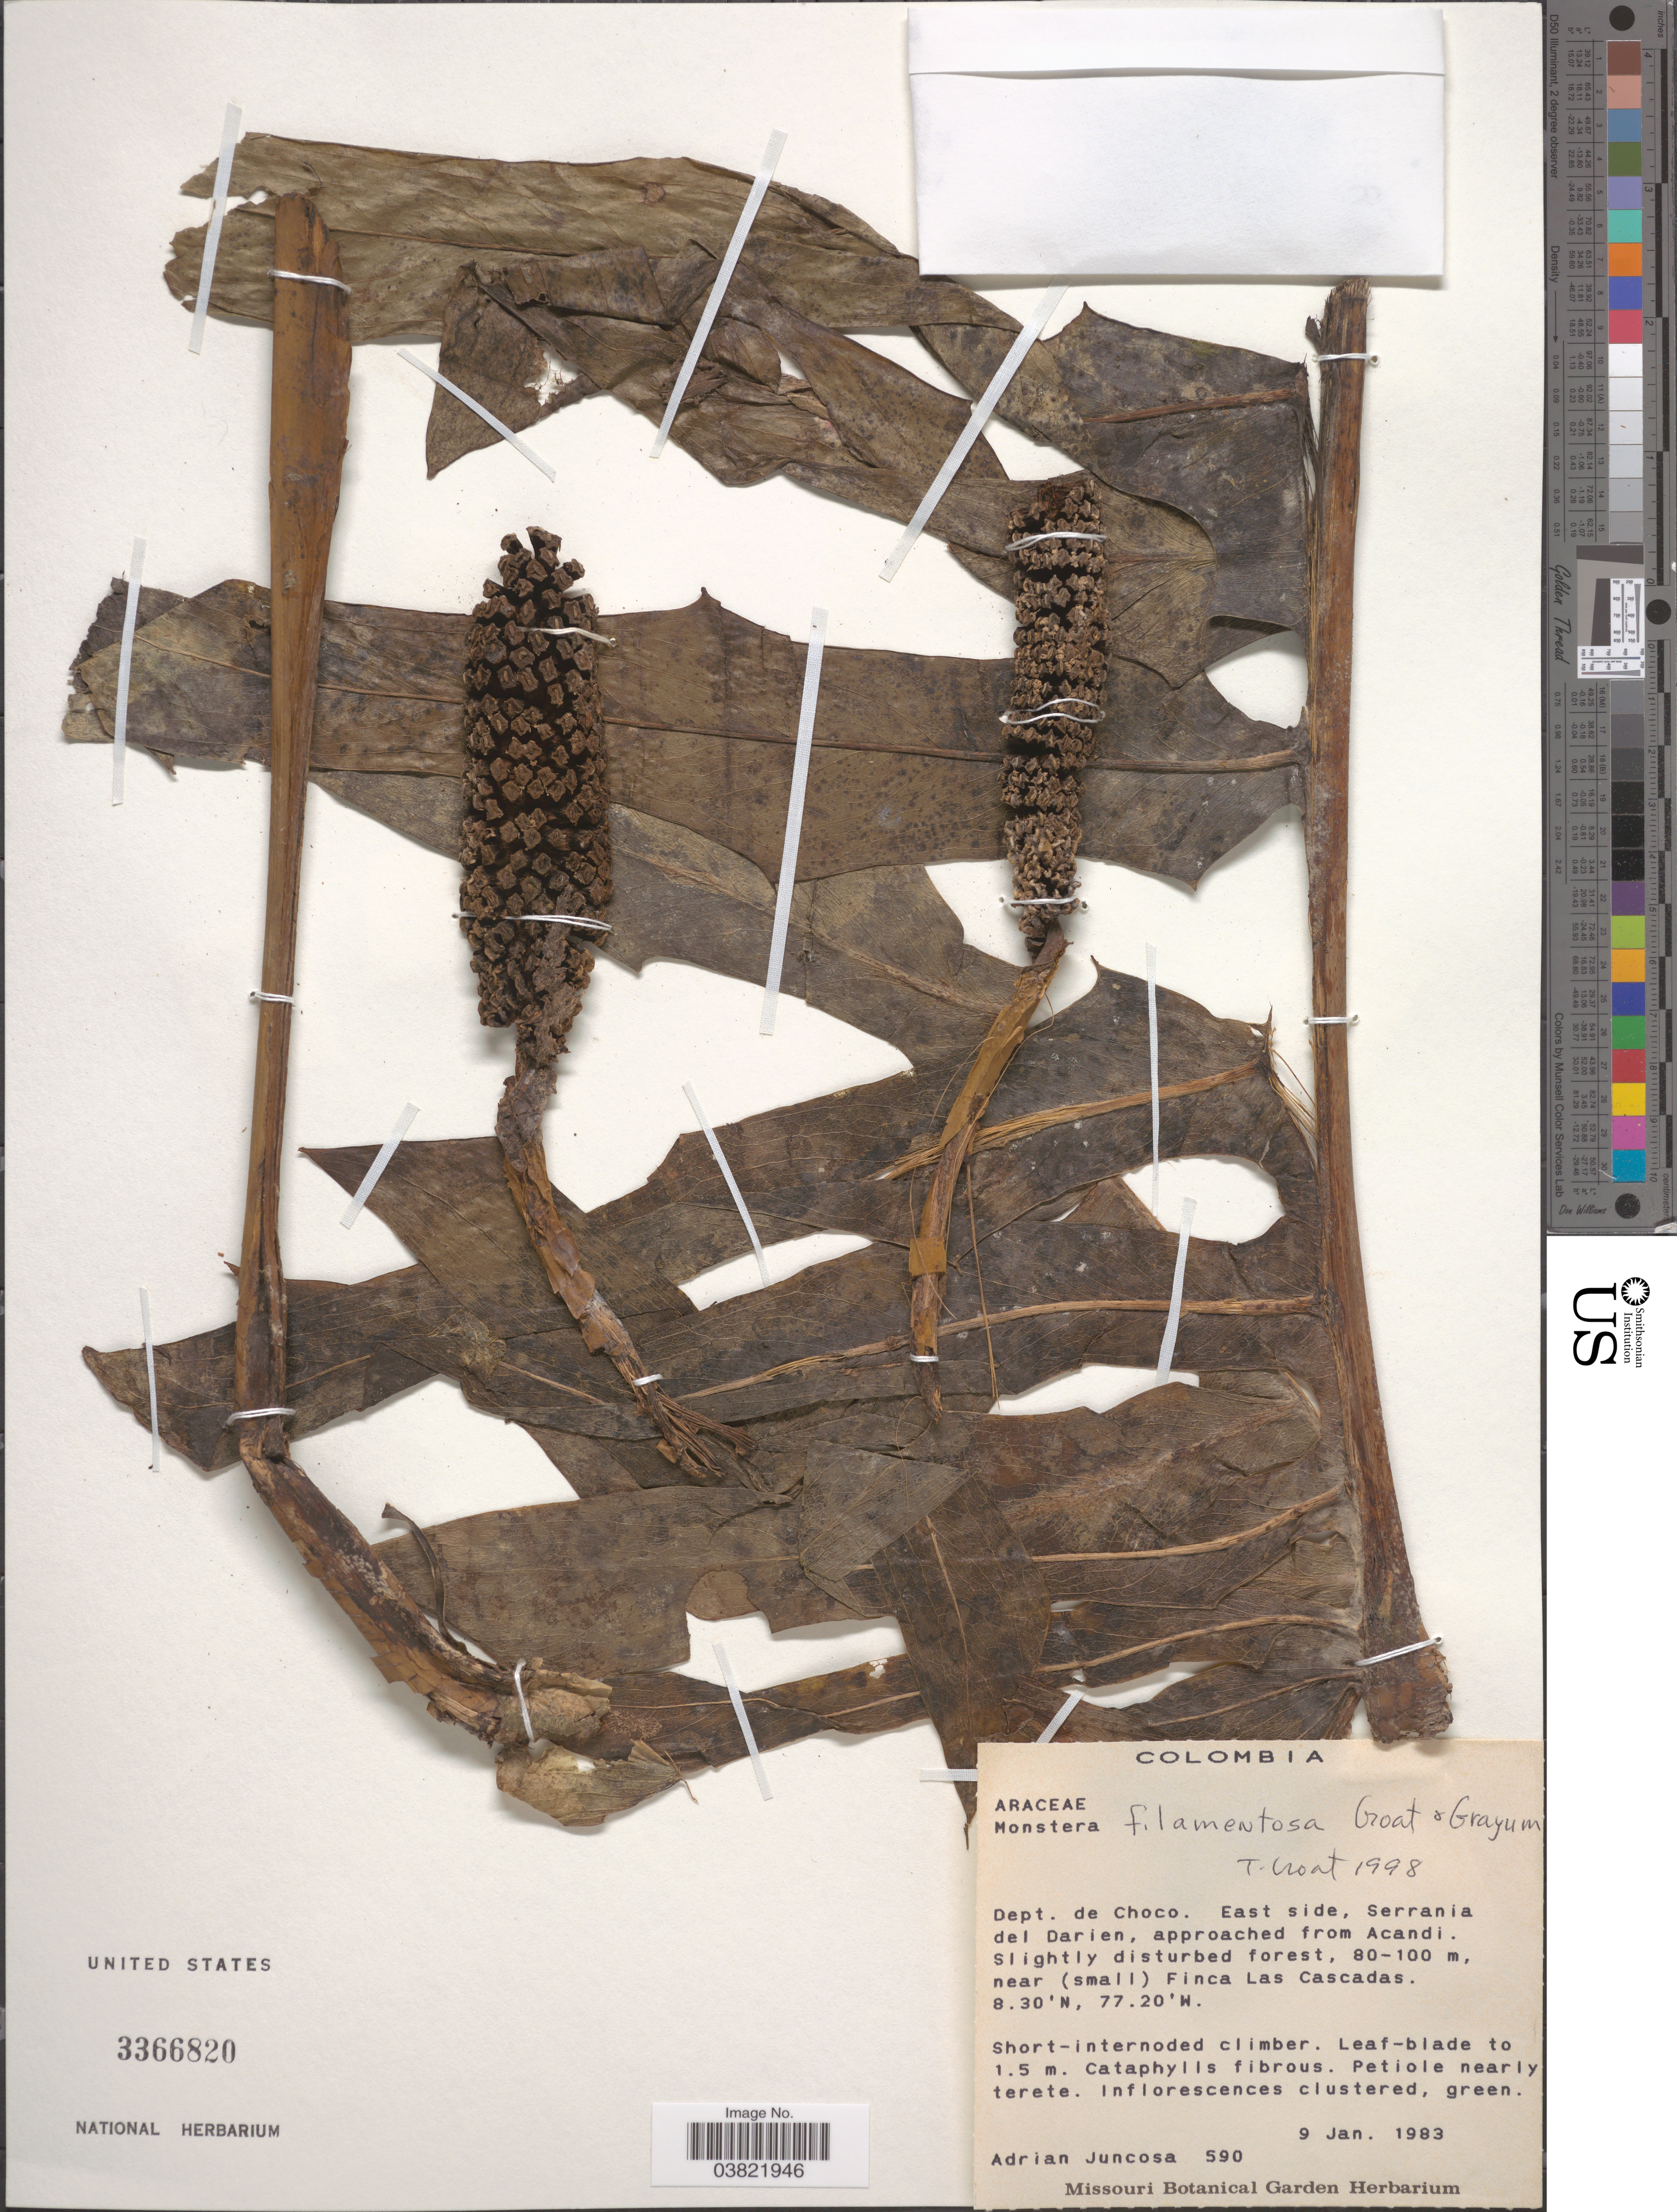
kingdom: Plantae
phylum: Tracheophyta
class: Liliopsida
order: Alismatales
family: Araceae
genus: Monstera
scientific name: Monstera filamentosa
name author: Croat & Grayum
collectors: A. Juncosa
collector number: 590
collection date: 1983-01-09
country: Colombia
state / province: Chocó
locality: Dept. de Choco. East side, Serrania del Darien, approached from Acandi. Finca Las Cascadas.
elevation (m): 80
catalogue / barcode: US 3366820